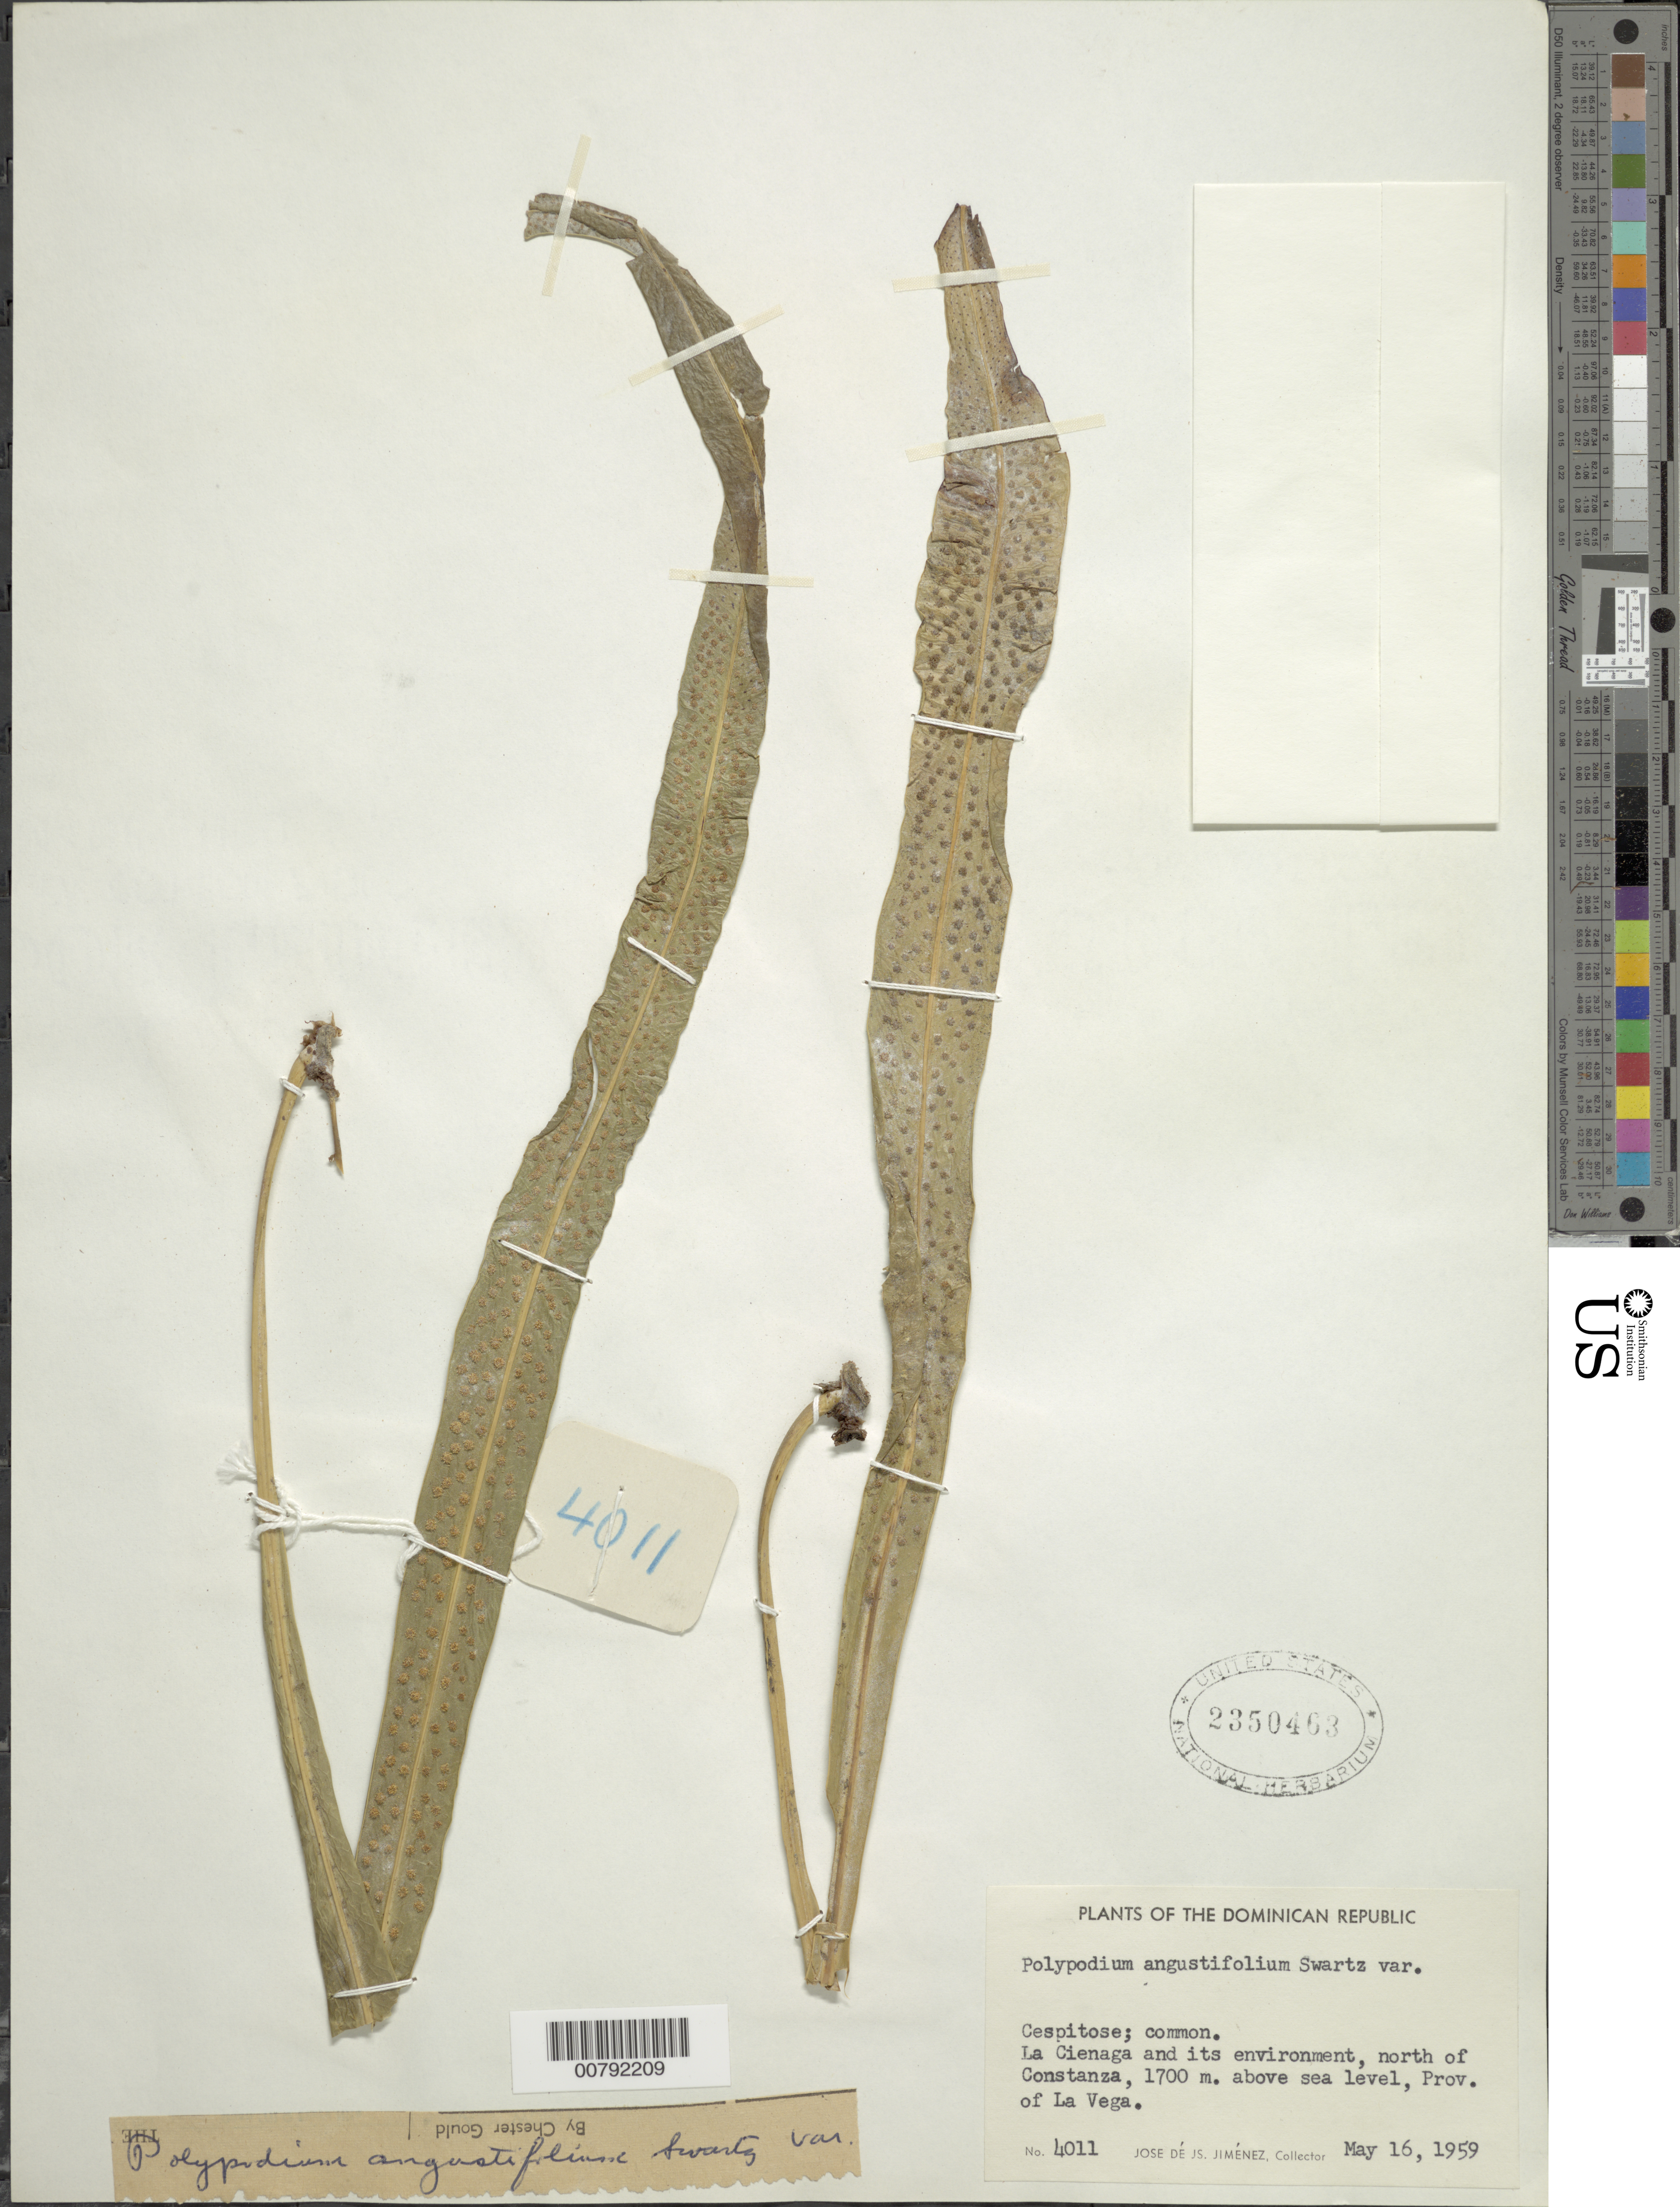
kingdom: Plantae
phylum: Tracheophyta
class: Polypodiopsida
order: Polypodiales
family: Polypodiaceae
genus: Campyloneurum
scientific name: Campyloneurum angustifolium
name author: (Sw.) Fée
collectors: J. J. Jiménez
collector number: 4011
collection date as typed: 16 May 1959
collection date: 1959-05-16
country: Dominican Republic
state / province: La Vega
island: Hispaniola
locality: La Cienaga, N of Constanza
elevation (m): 1700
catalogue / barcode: US 2350463